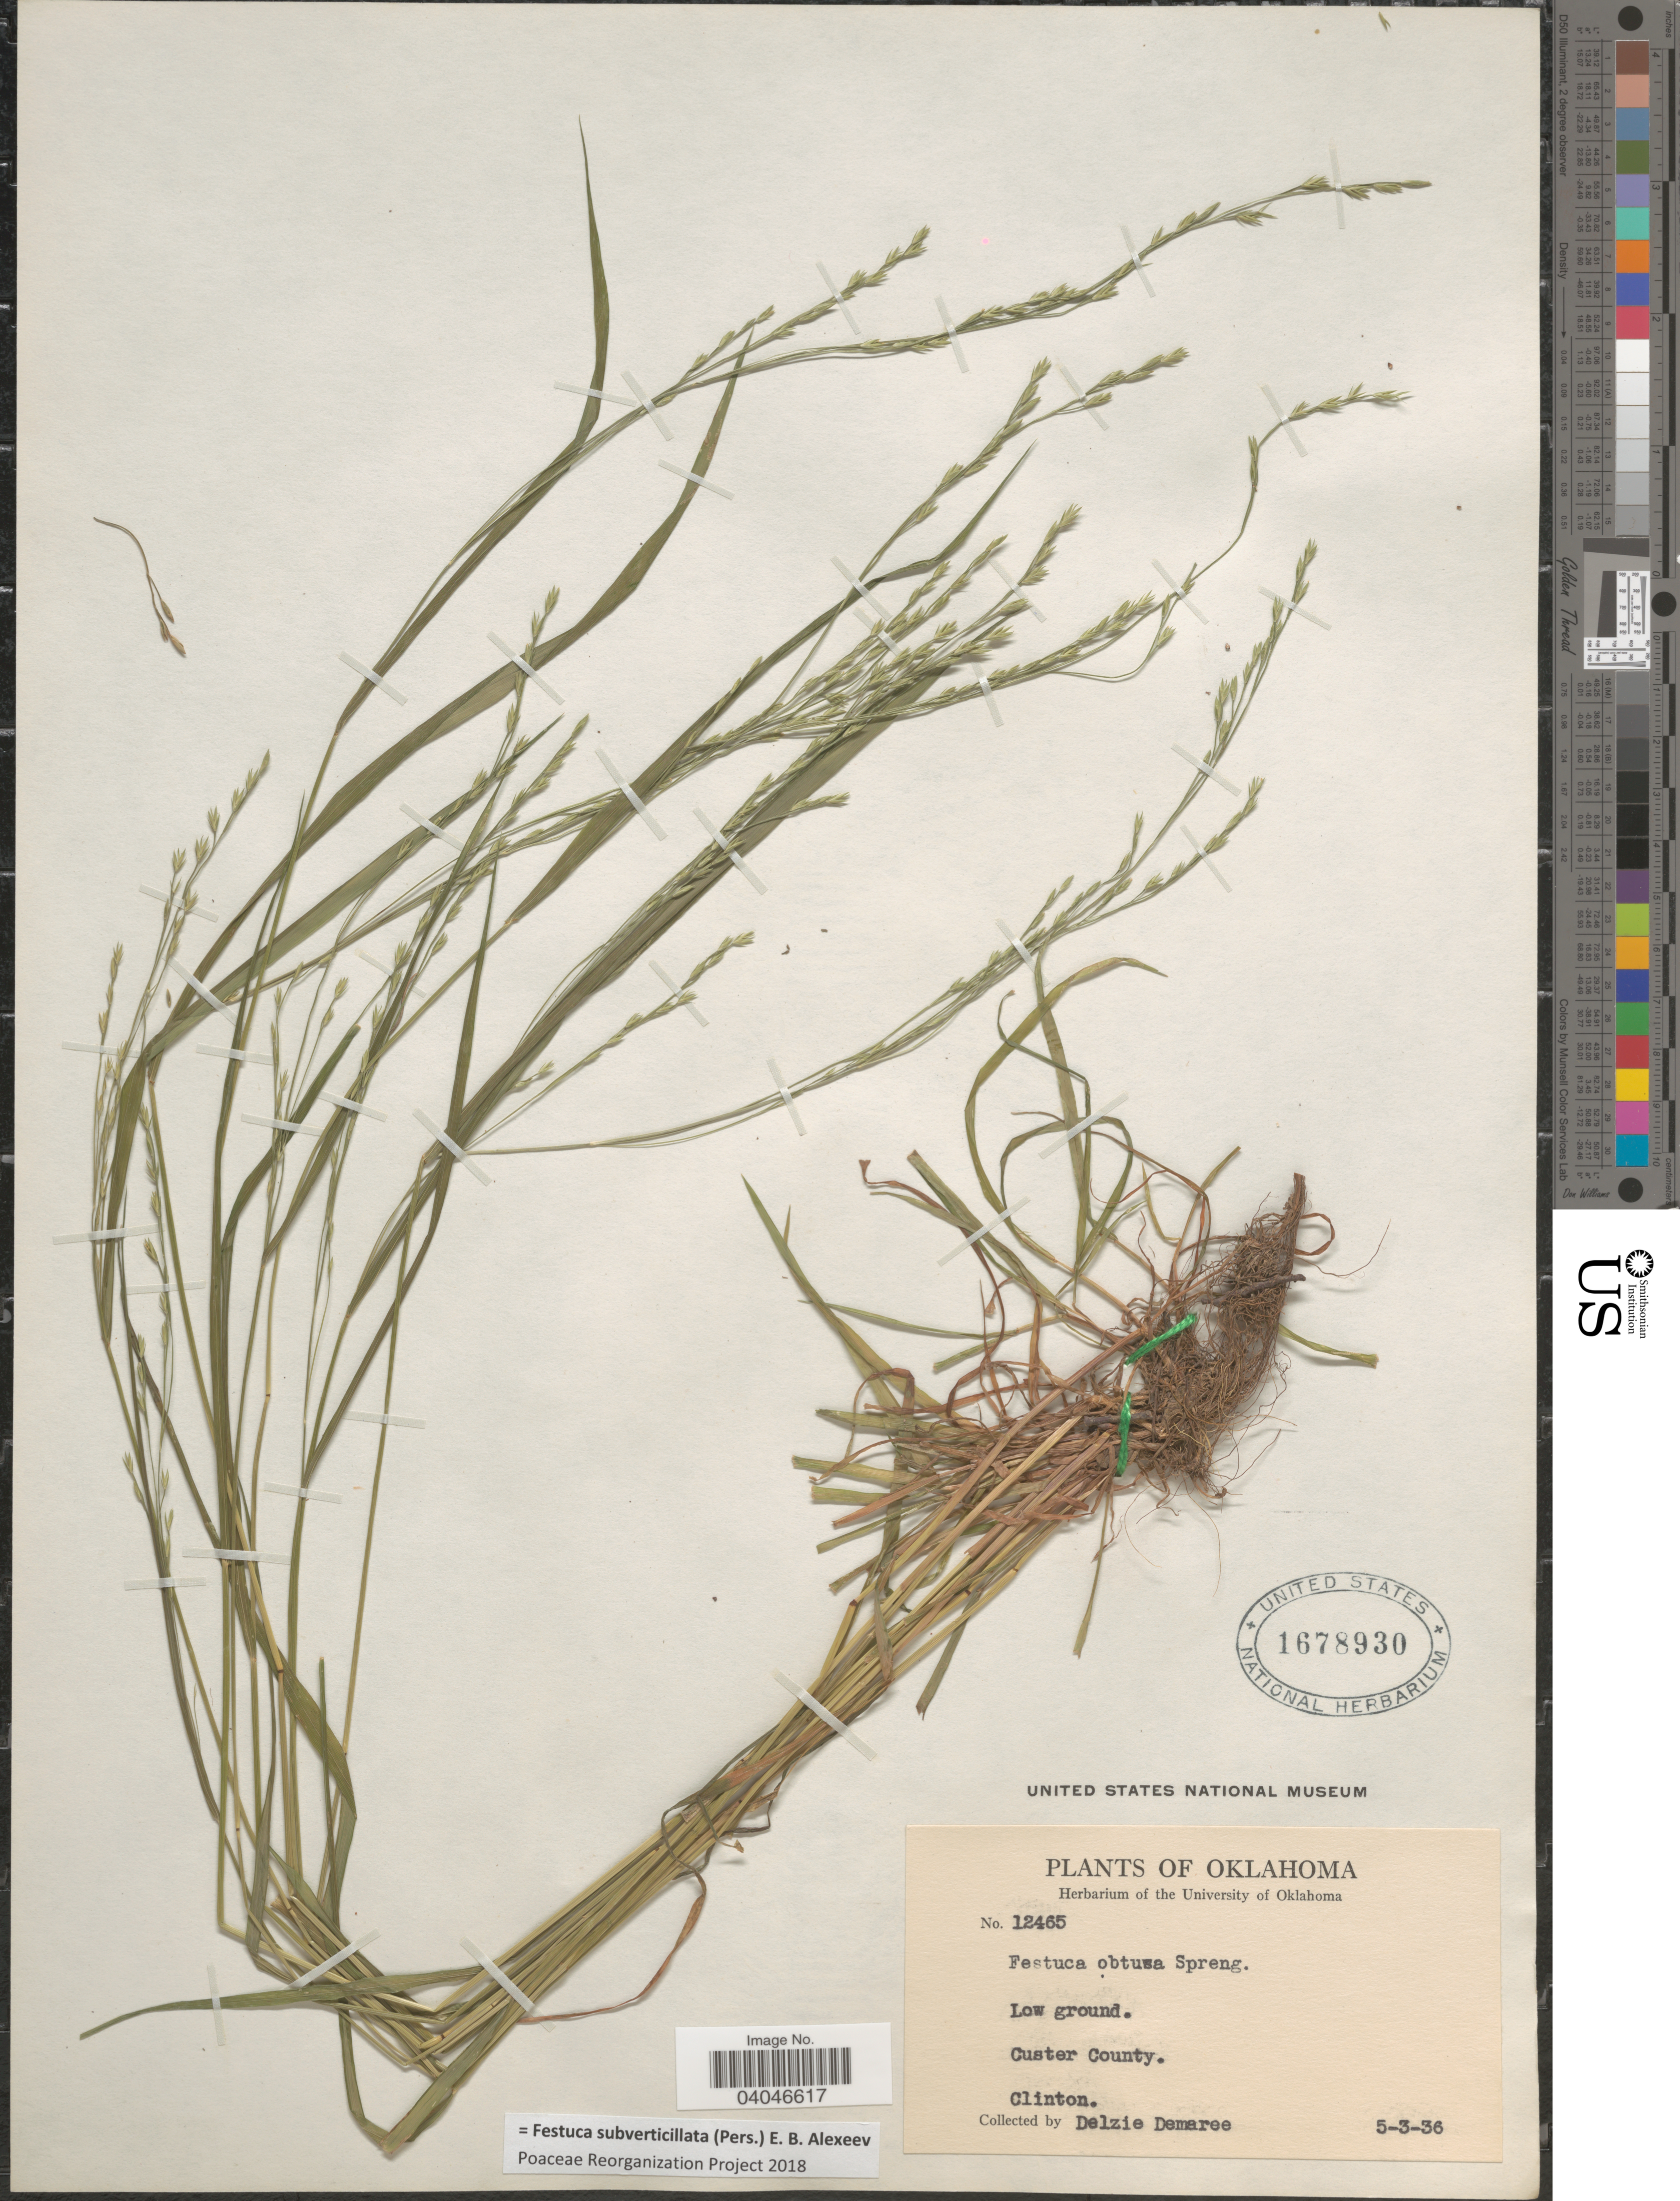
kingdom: Plantae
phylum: Tracheophyta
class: Liliopsida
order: Poales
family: Poaceae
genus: Festuca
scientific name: Festuca subverticillata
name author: (Pers.) E.B. Alexeev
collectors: D. Demaree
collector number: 12465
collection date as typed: Transcribed d/m/y: 3/5/36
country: United States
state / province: Oklahoma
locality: Custer County. Clinton.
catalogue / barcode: US 1678930